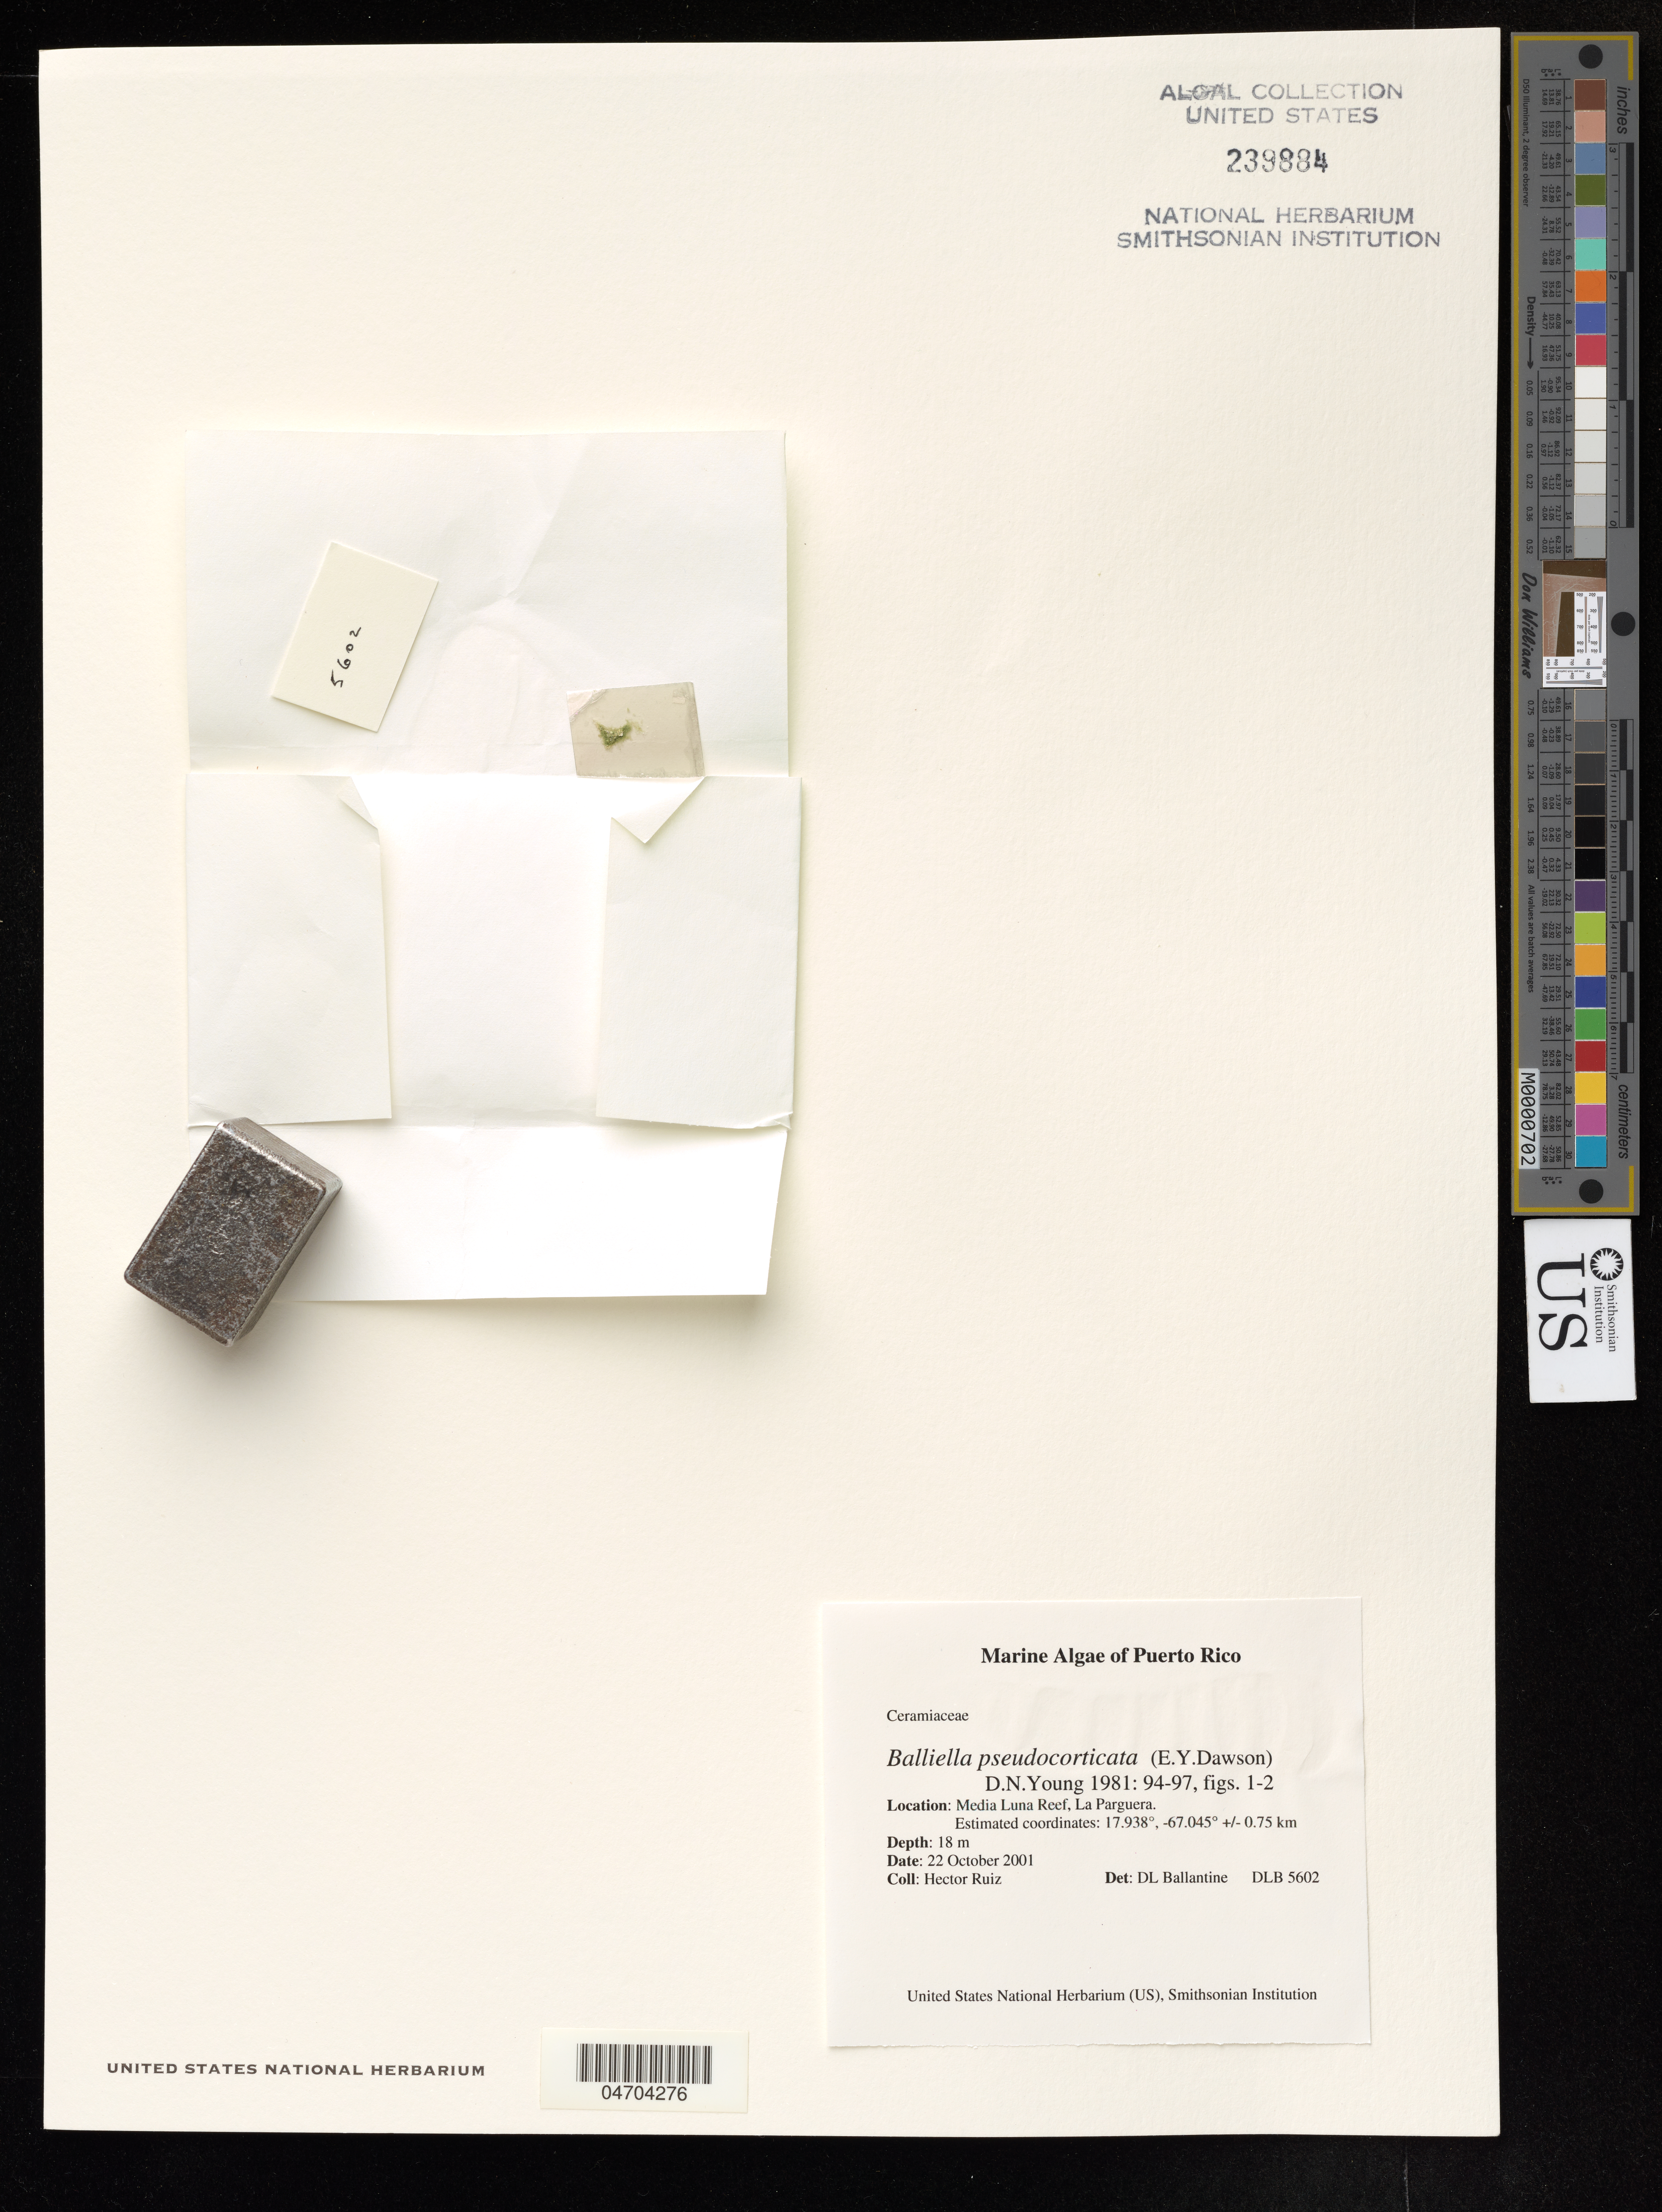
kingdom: Plantae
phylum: Rhodophyta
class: Florideophyceae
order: Ceramiales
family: Ceramiaceae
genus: Balliella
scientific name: Balliella pseudocorticatum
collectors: H. Ruiz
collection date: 2001-10-22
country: Puerto Rico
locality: Media Luna Reef, La Parguera.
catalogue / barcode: US 239884